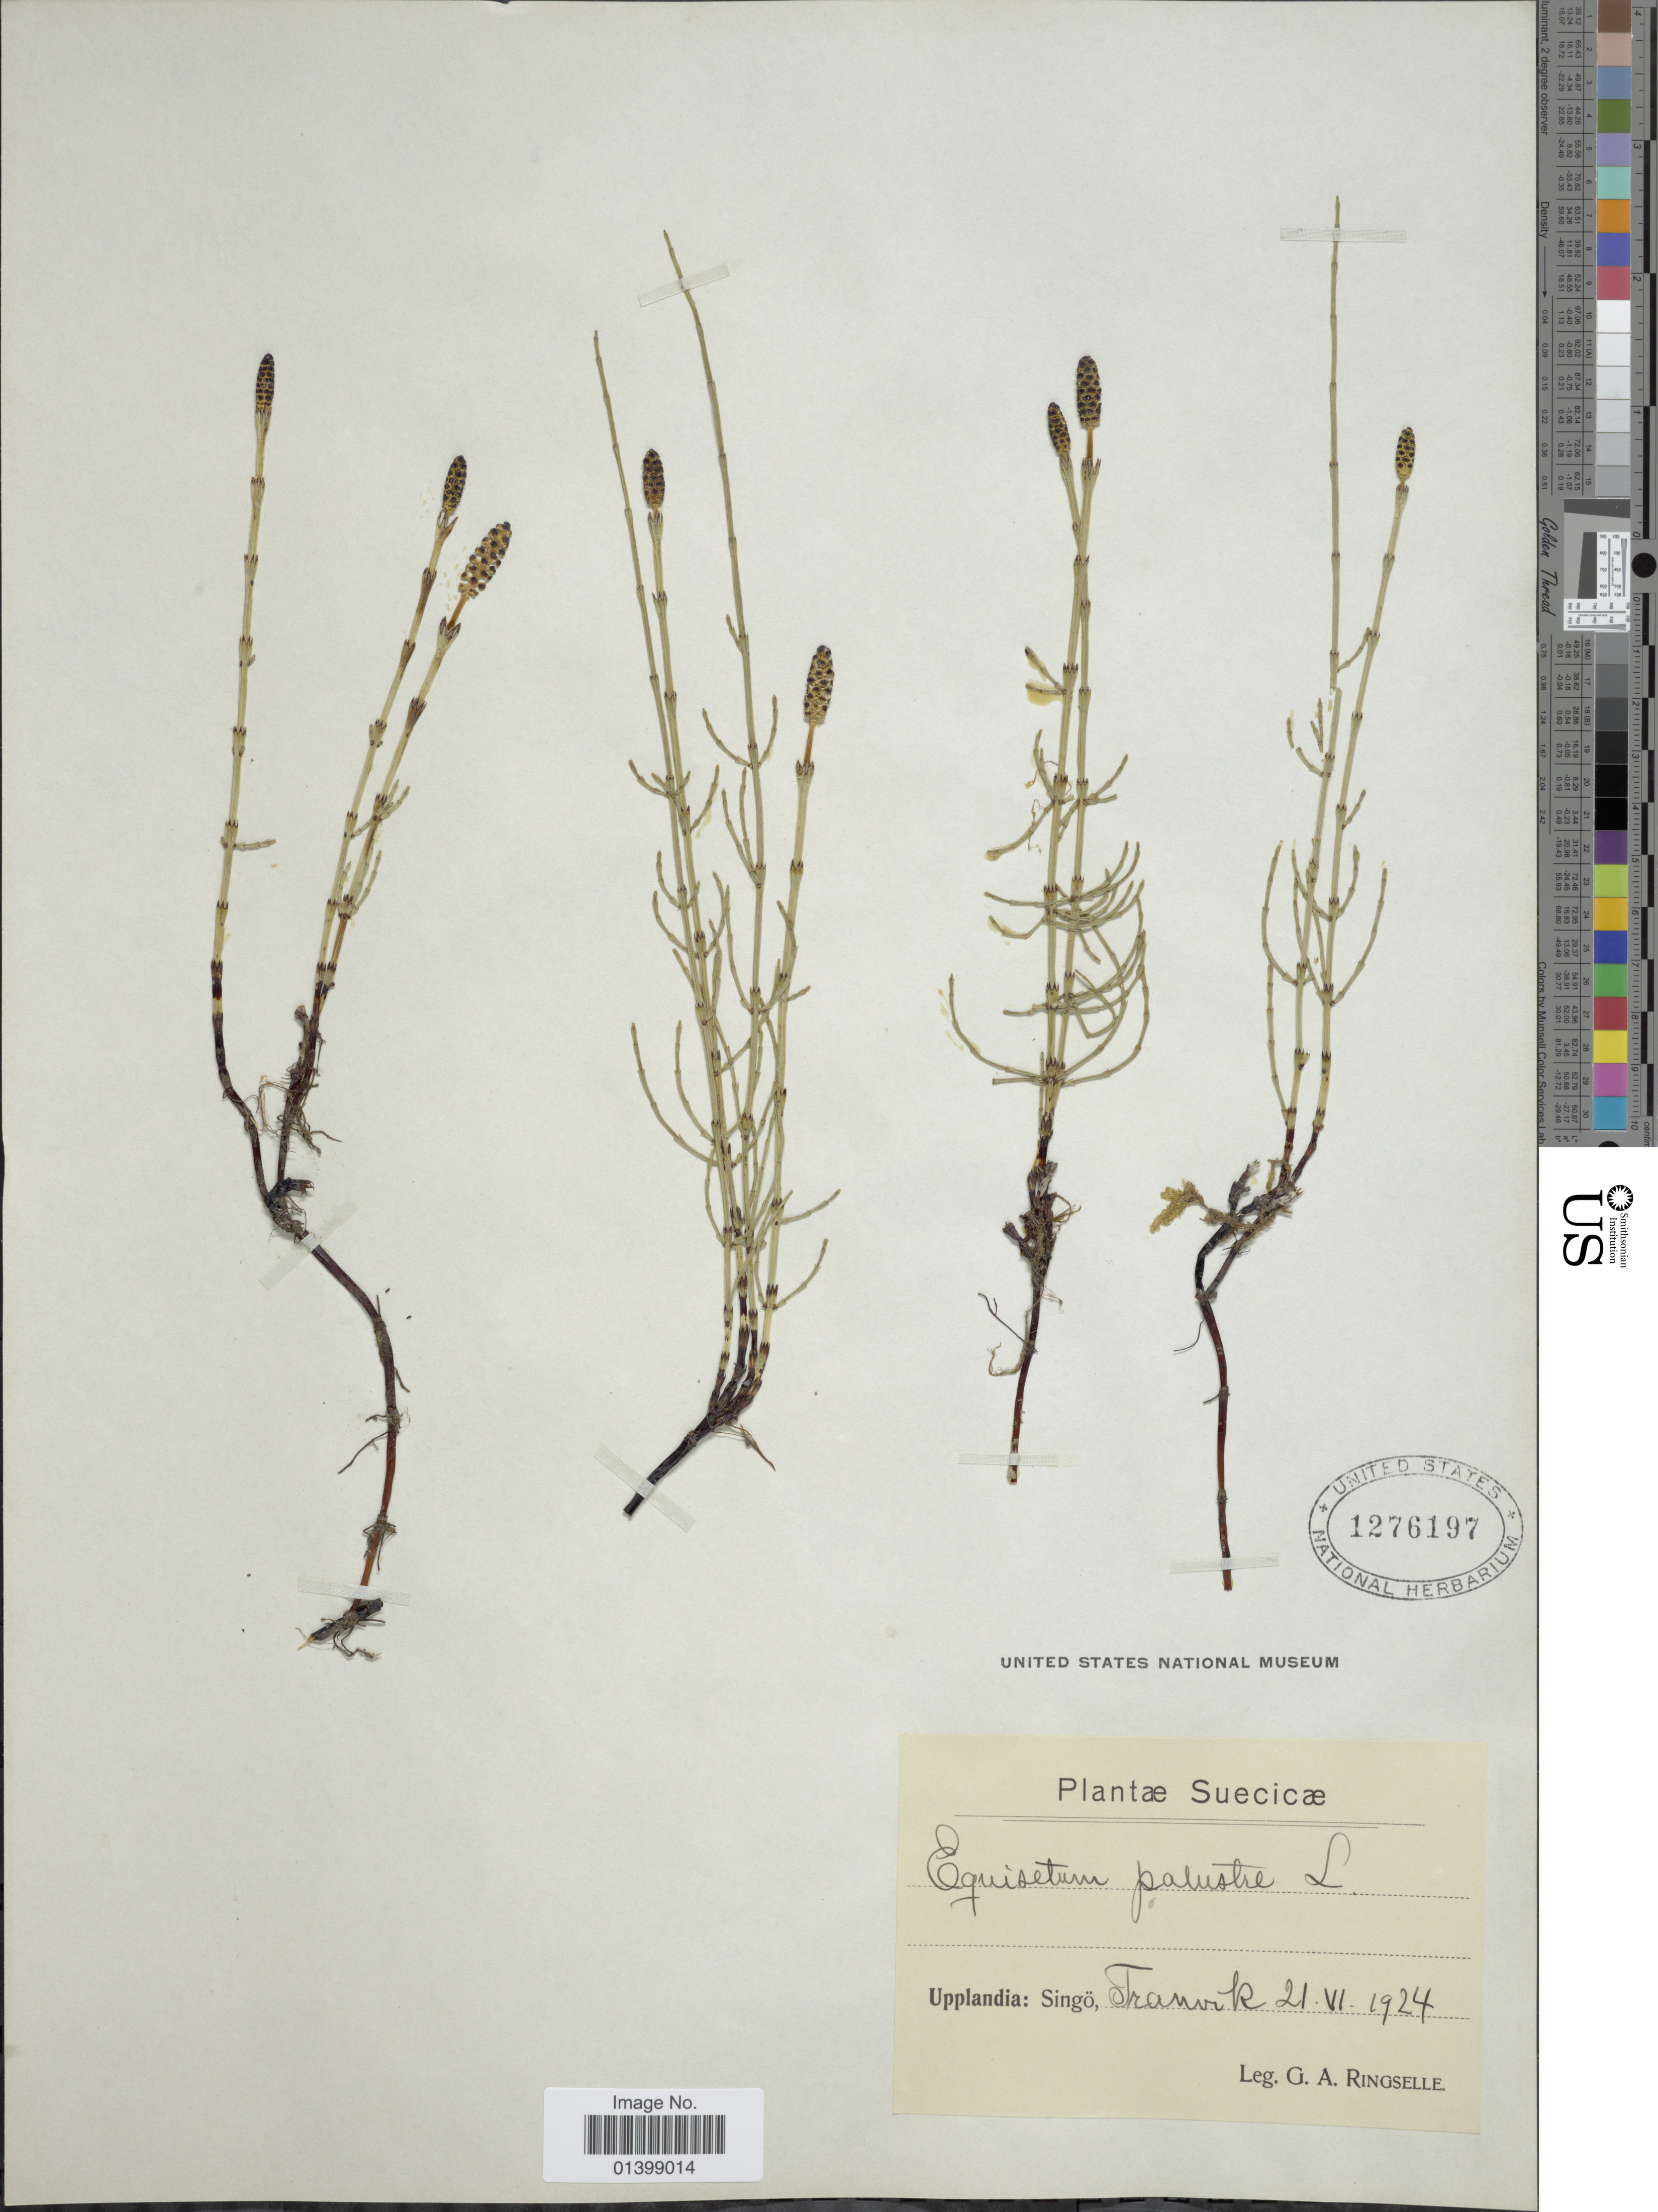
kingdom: Plantae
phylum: Tracheophyta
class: Polypodiopsida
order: Equisetales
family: Equisetaceae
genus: Equisetum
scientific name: Equisetum palustre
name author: L.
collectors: G. Ringselle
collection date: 1924-06-21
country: Sweden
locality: Upplandia: Singö, Tranvik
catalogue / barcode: US 1276197